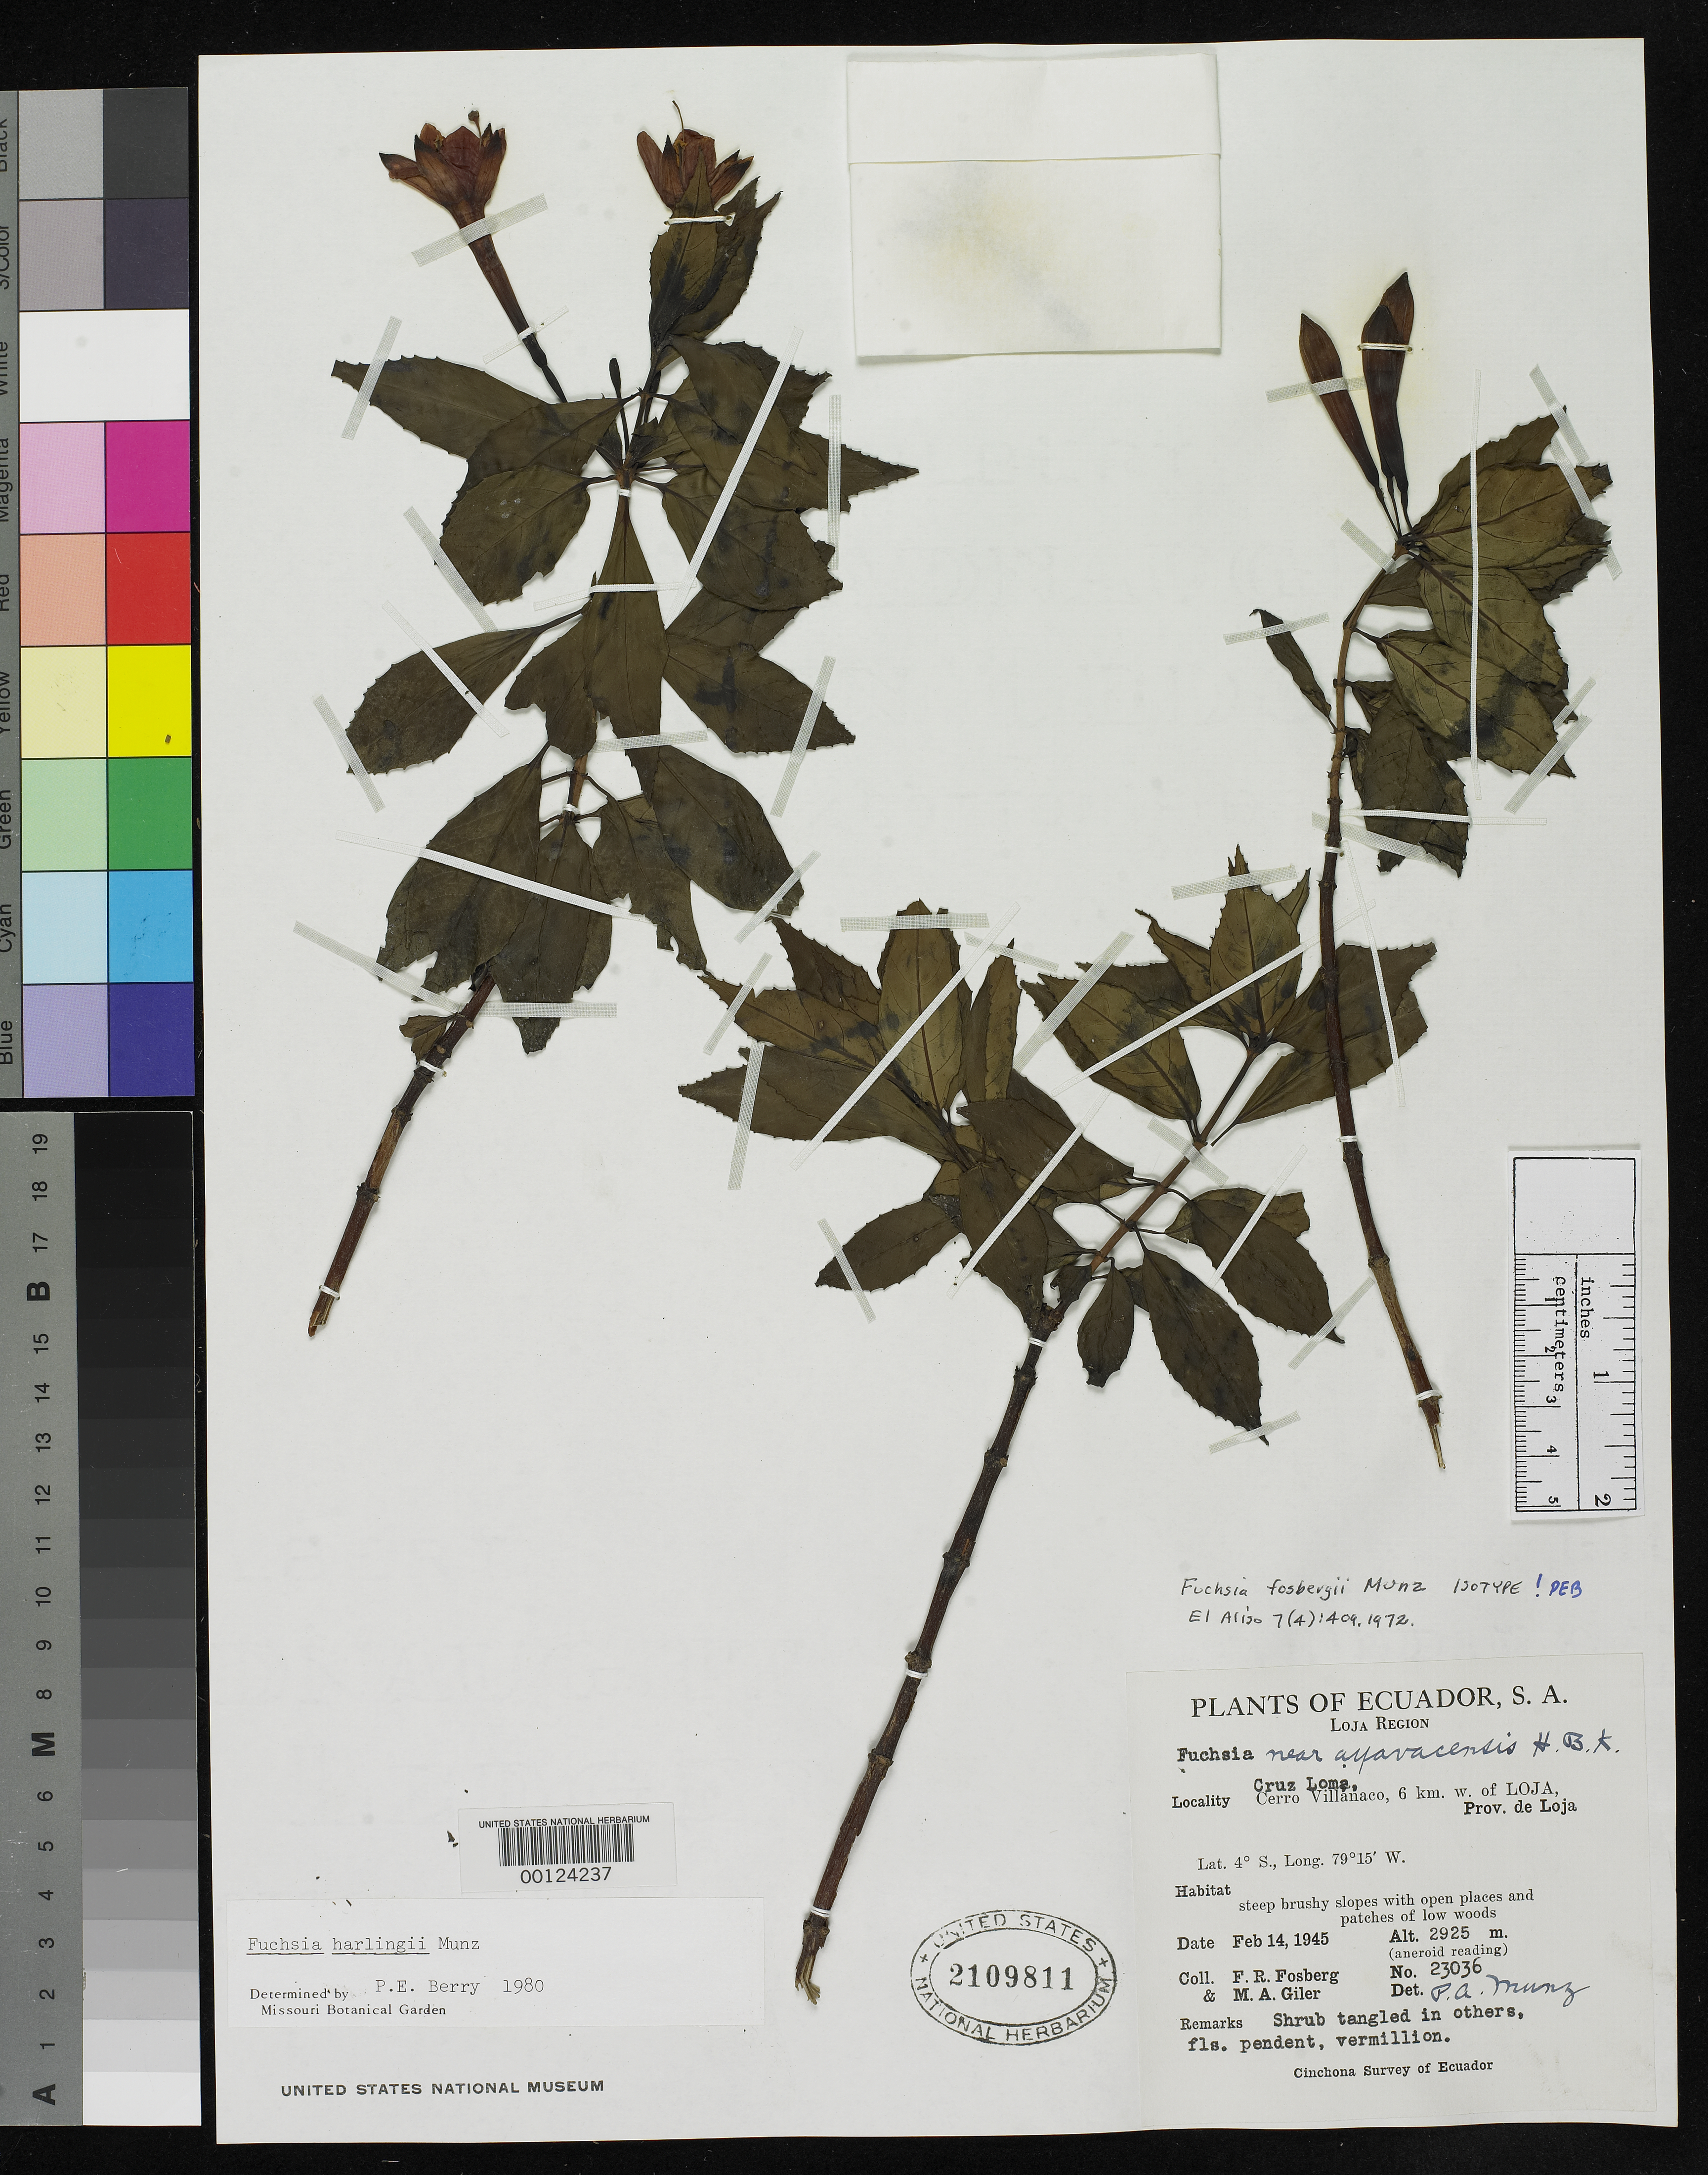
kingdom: Plantae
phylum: Tracheophyta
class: Magnoliopsida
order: Myrtales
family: Onagraceae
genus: Fuchsia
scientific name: Fuchsia fosbergii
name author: Munz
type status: Isotype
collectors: F. R. Fosberg & M. Giler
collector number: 23036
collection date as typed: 14 Feb 1945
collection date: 1945-02-14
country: Ecuador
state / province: Loja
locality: Cruz Loma, Cerro Villanaco, 6 km. W of Loja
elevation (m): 2925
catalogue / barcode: US 2109811